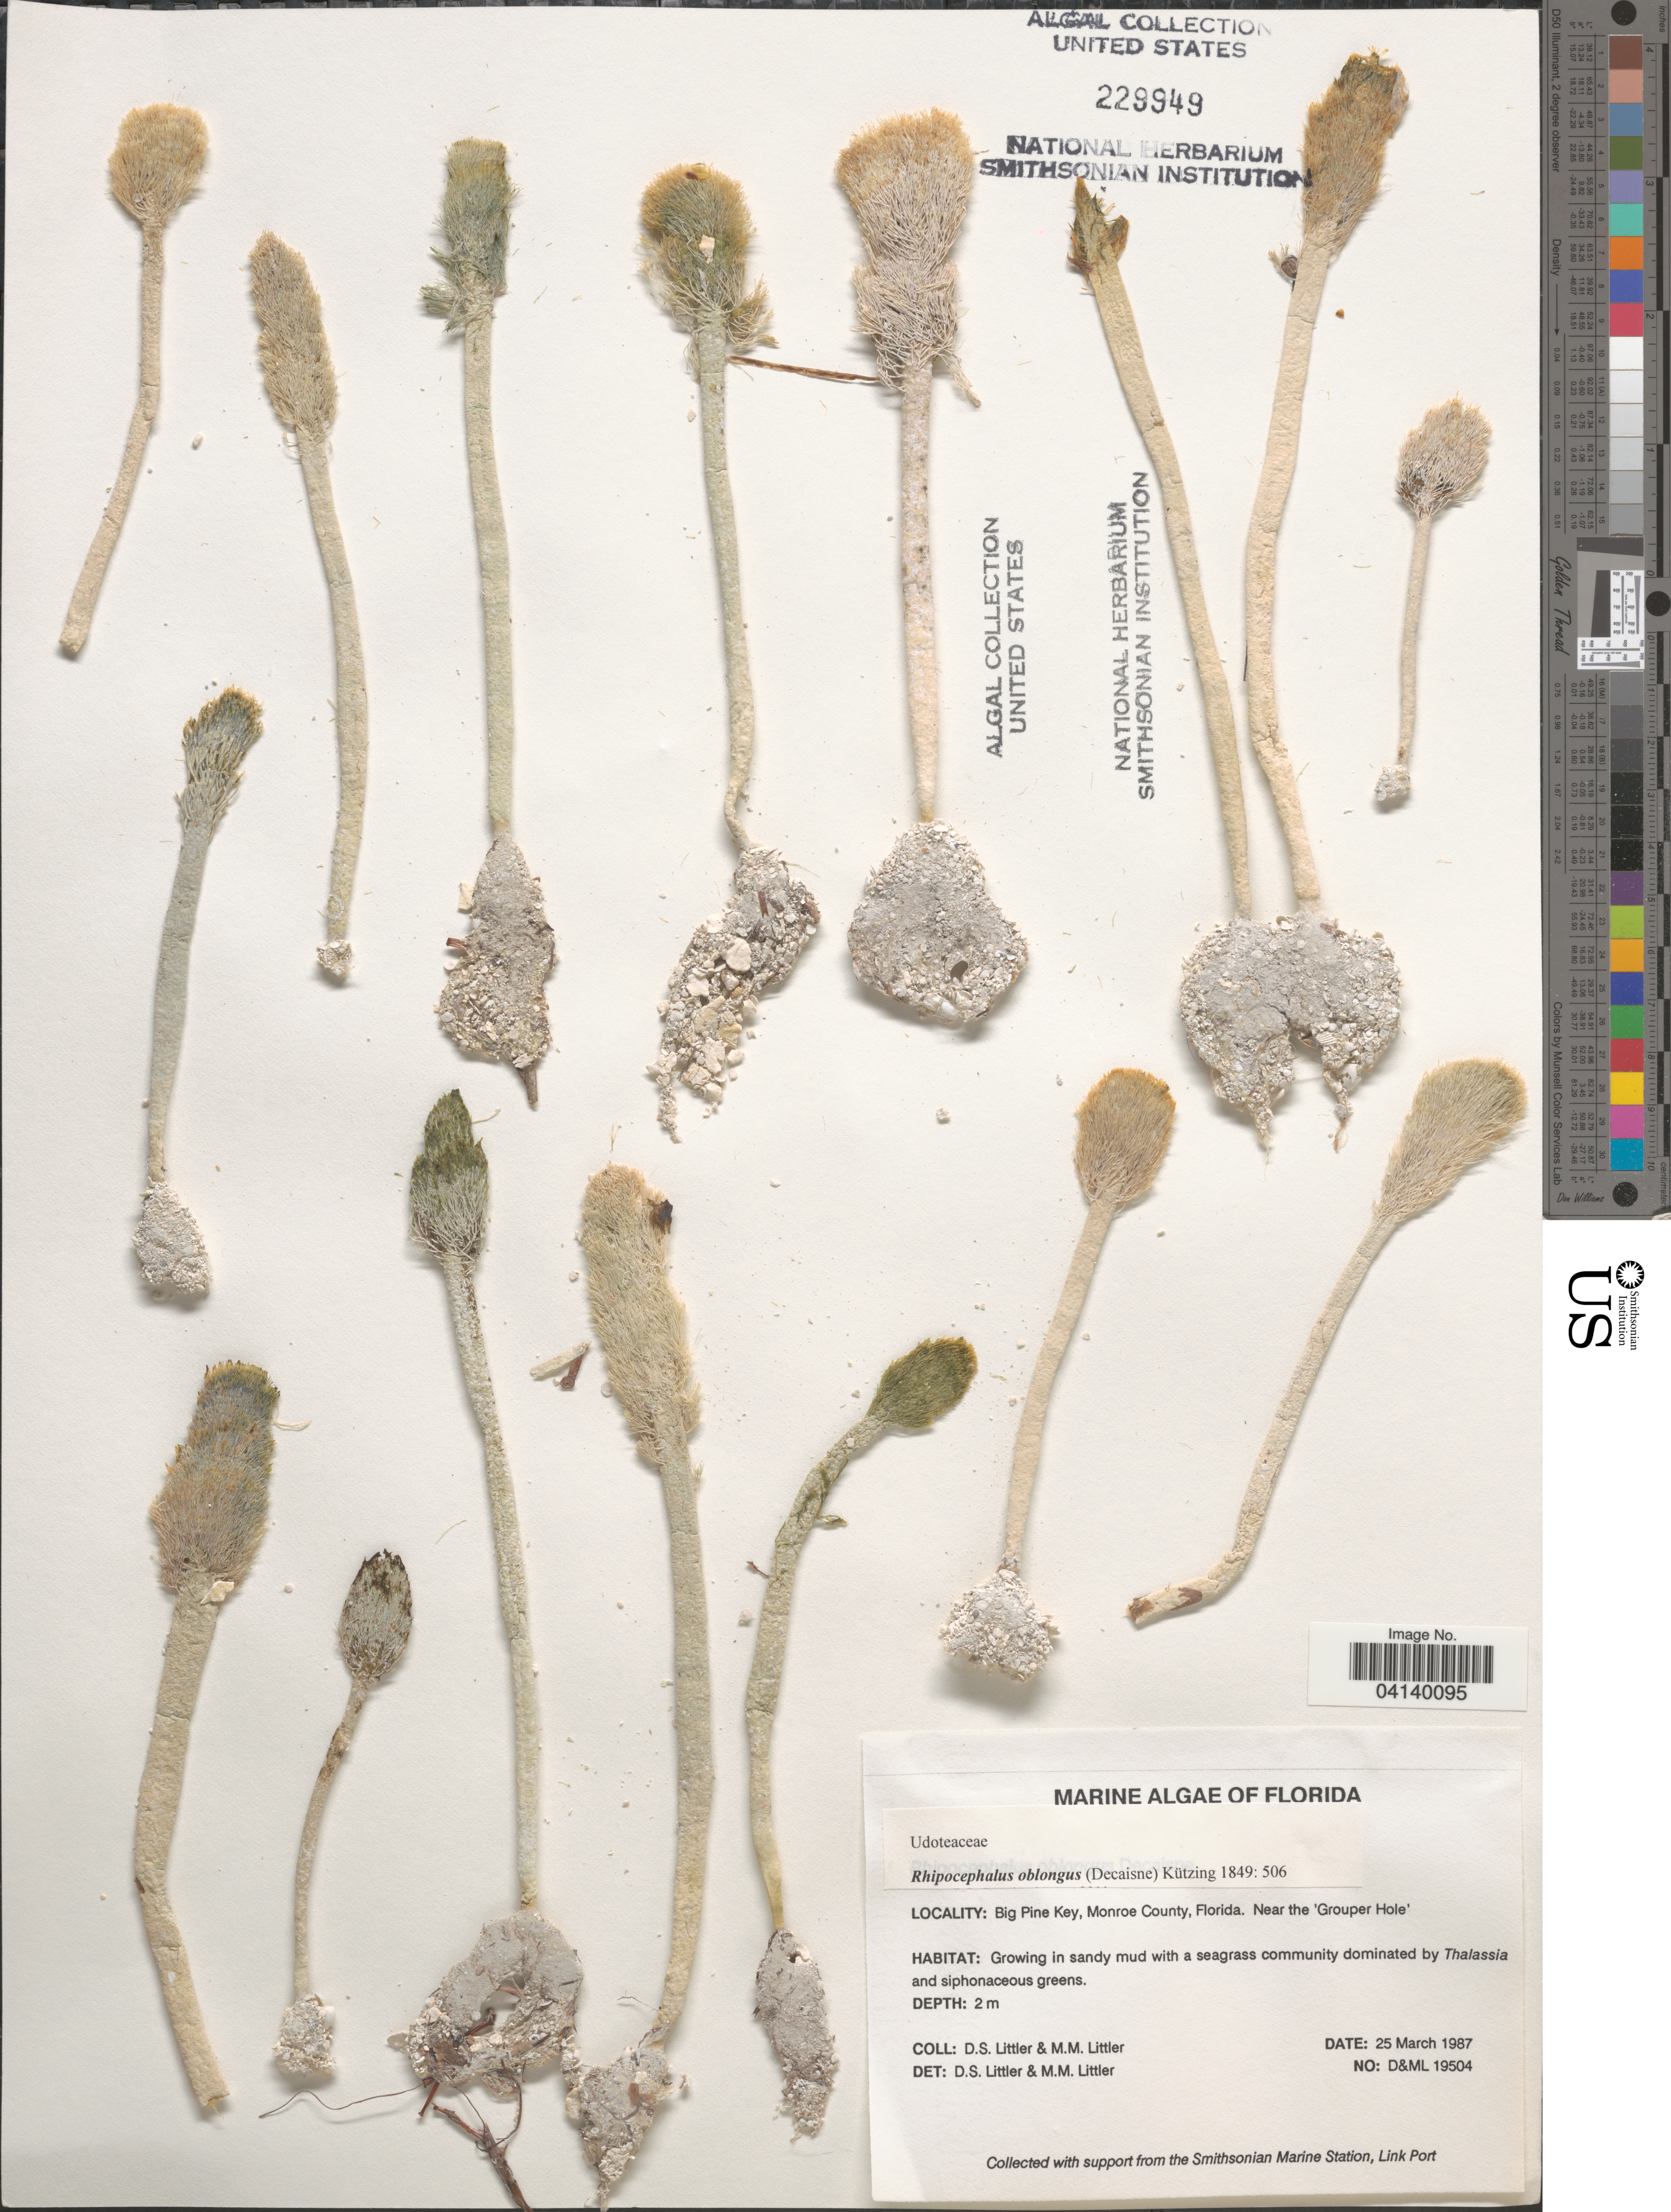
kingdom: Plantae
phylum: Chlorophyta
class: Ulvophyceae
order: Bryopsidales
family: Udoteaceae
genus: Rhipocephalus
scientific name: Rhipocephalus oblongus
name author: (Decne.) Kütz.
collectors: D. S. Littler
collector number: D&ML19504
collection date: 1987-03-25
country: United States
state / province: Florida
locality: Big Pine Key, Monroe County. Near the 'Grouper Hole'.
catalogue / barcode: US 229949